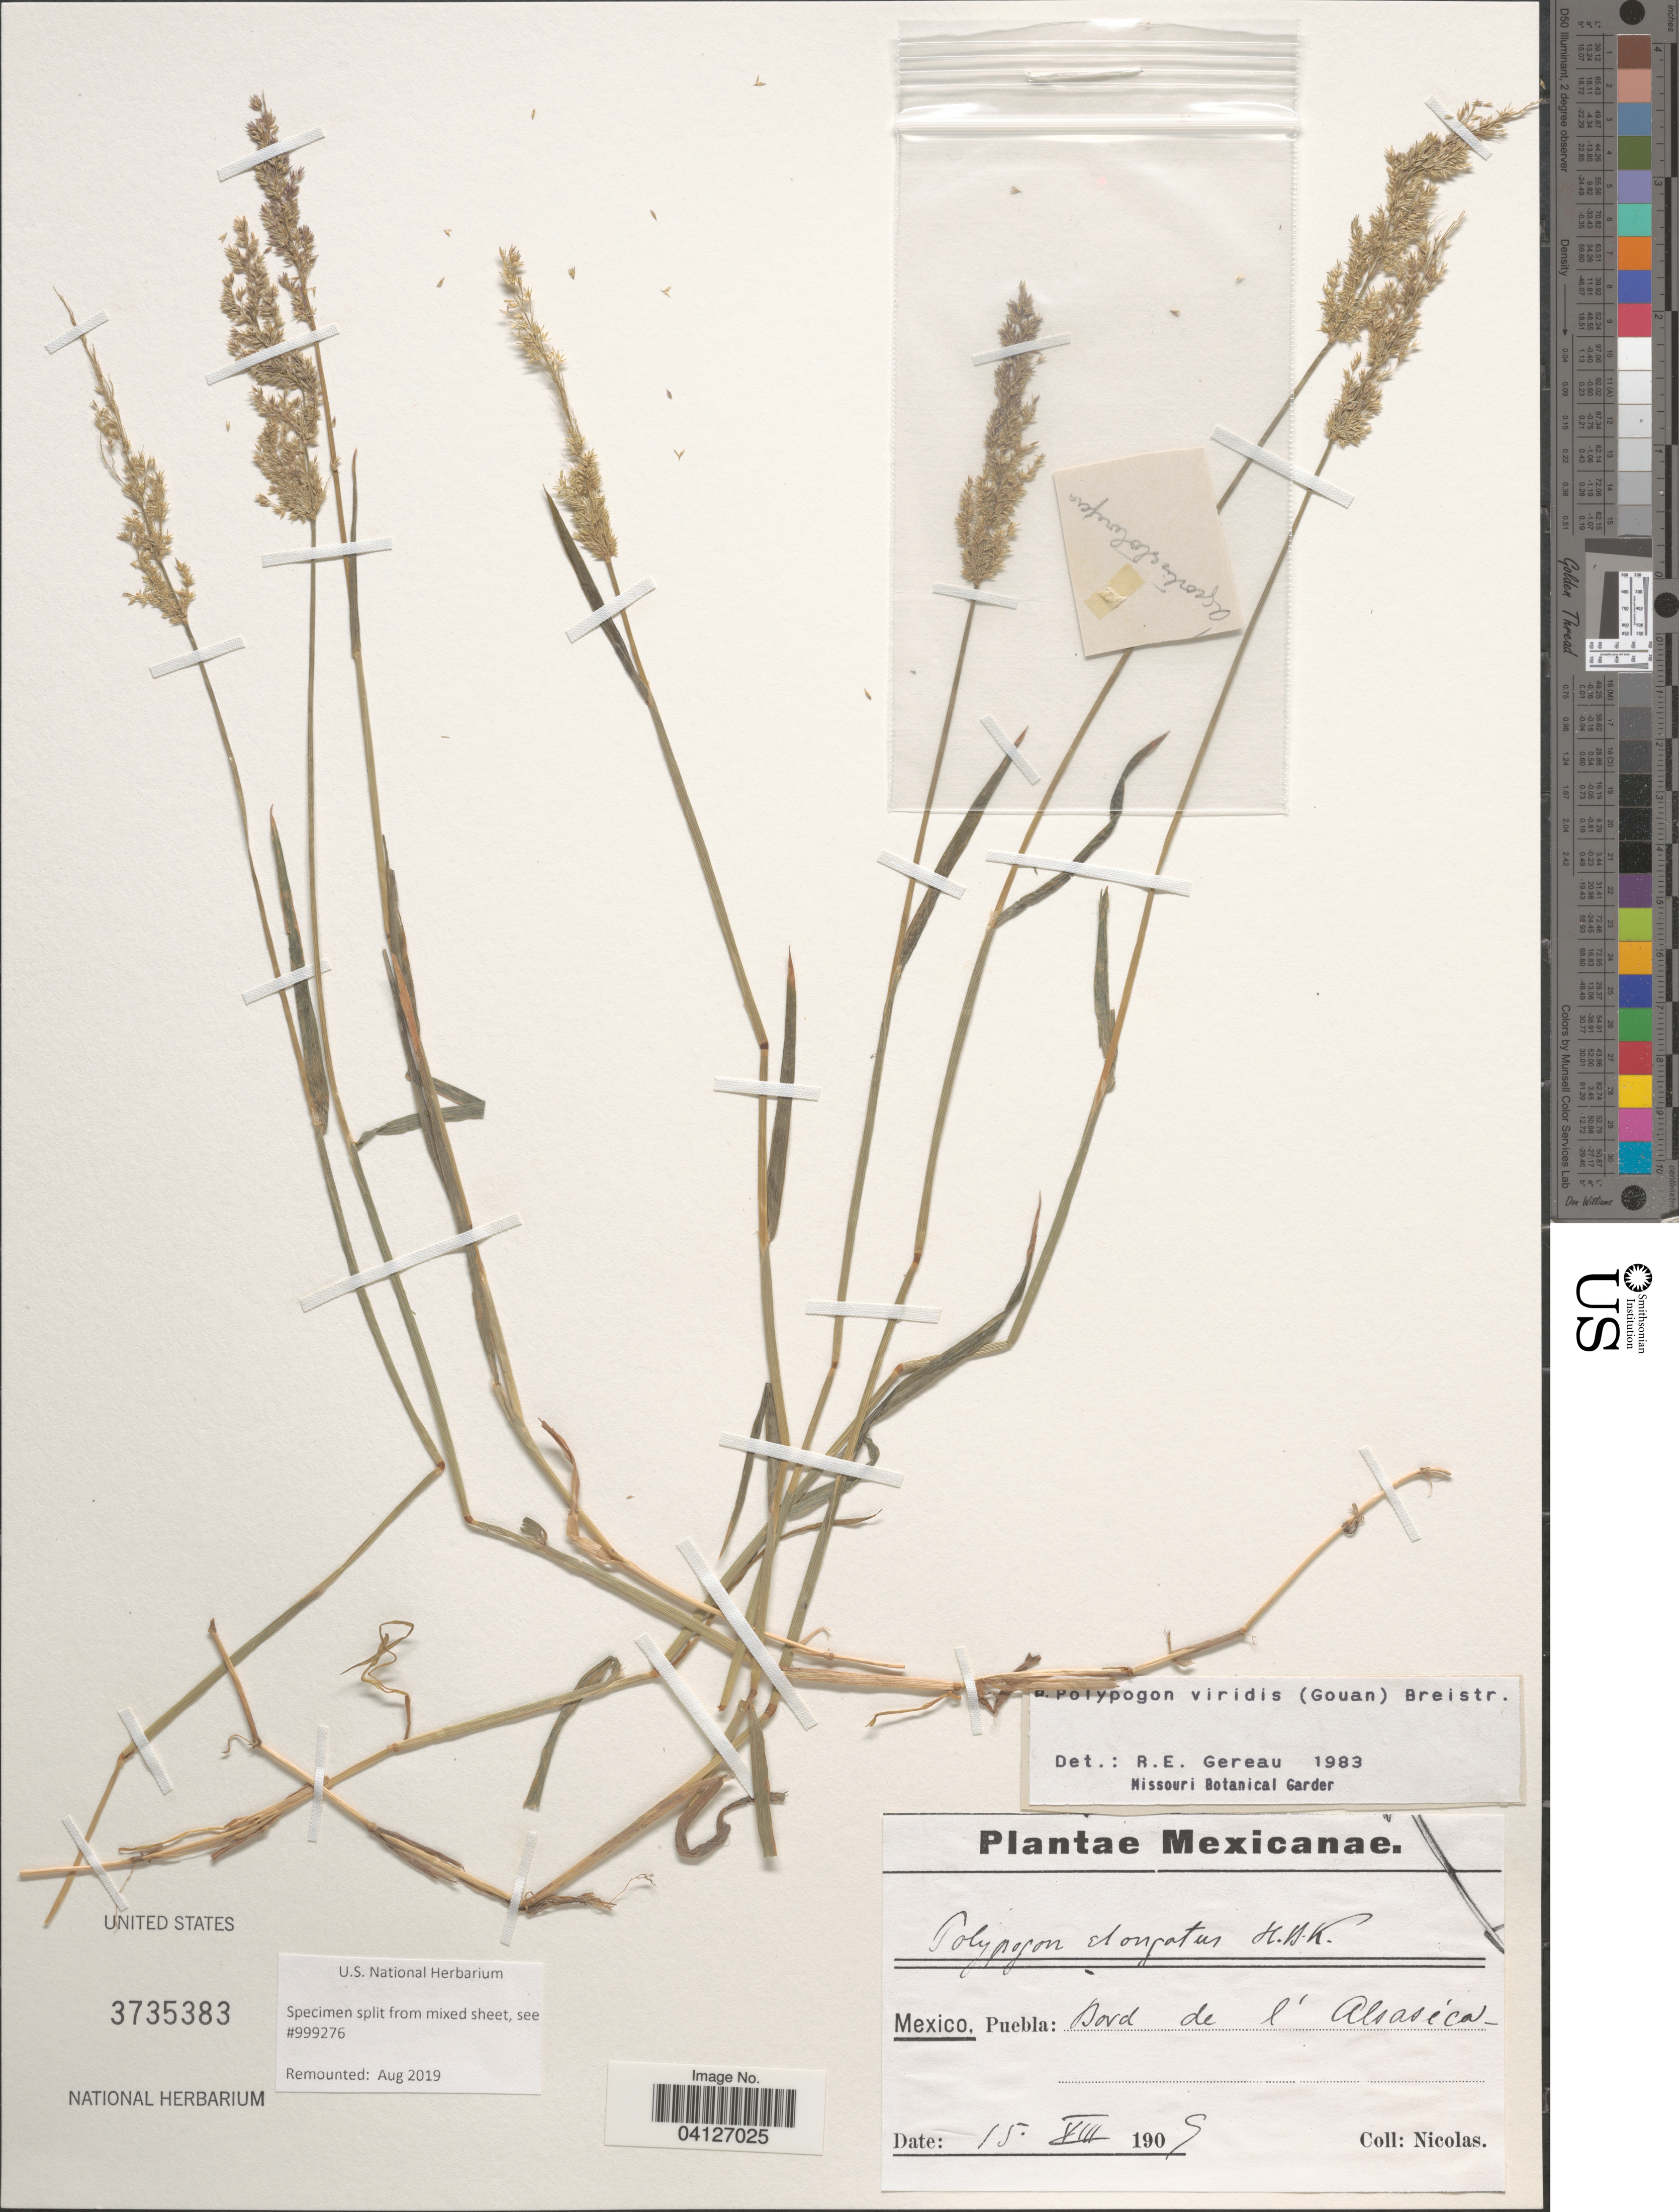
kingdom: Plantae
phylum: Tracheophyta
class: Liliopsida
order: Poales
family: Poaceae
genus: Polypogon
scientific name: Polypogon viridis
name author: (Gouan) Breistroffer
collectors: -. Nicolas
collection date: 1909-08-15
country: Mexico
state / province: Puebla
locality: Bord de l'Alsasica.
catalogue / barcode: US 3735383